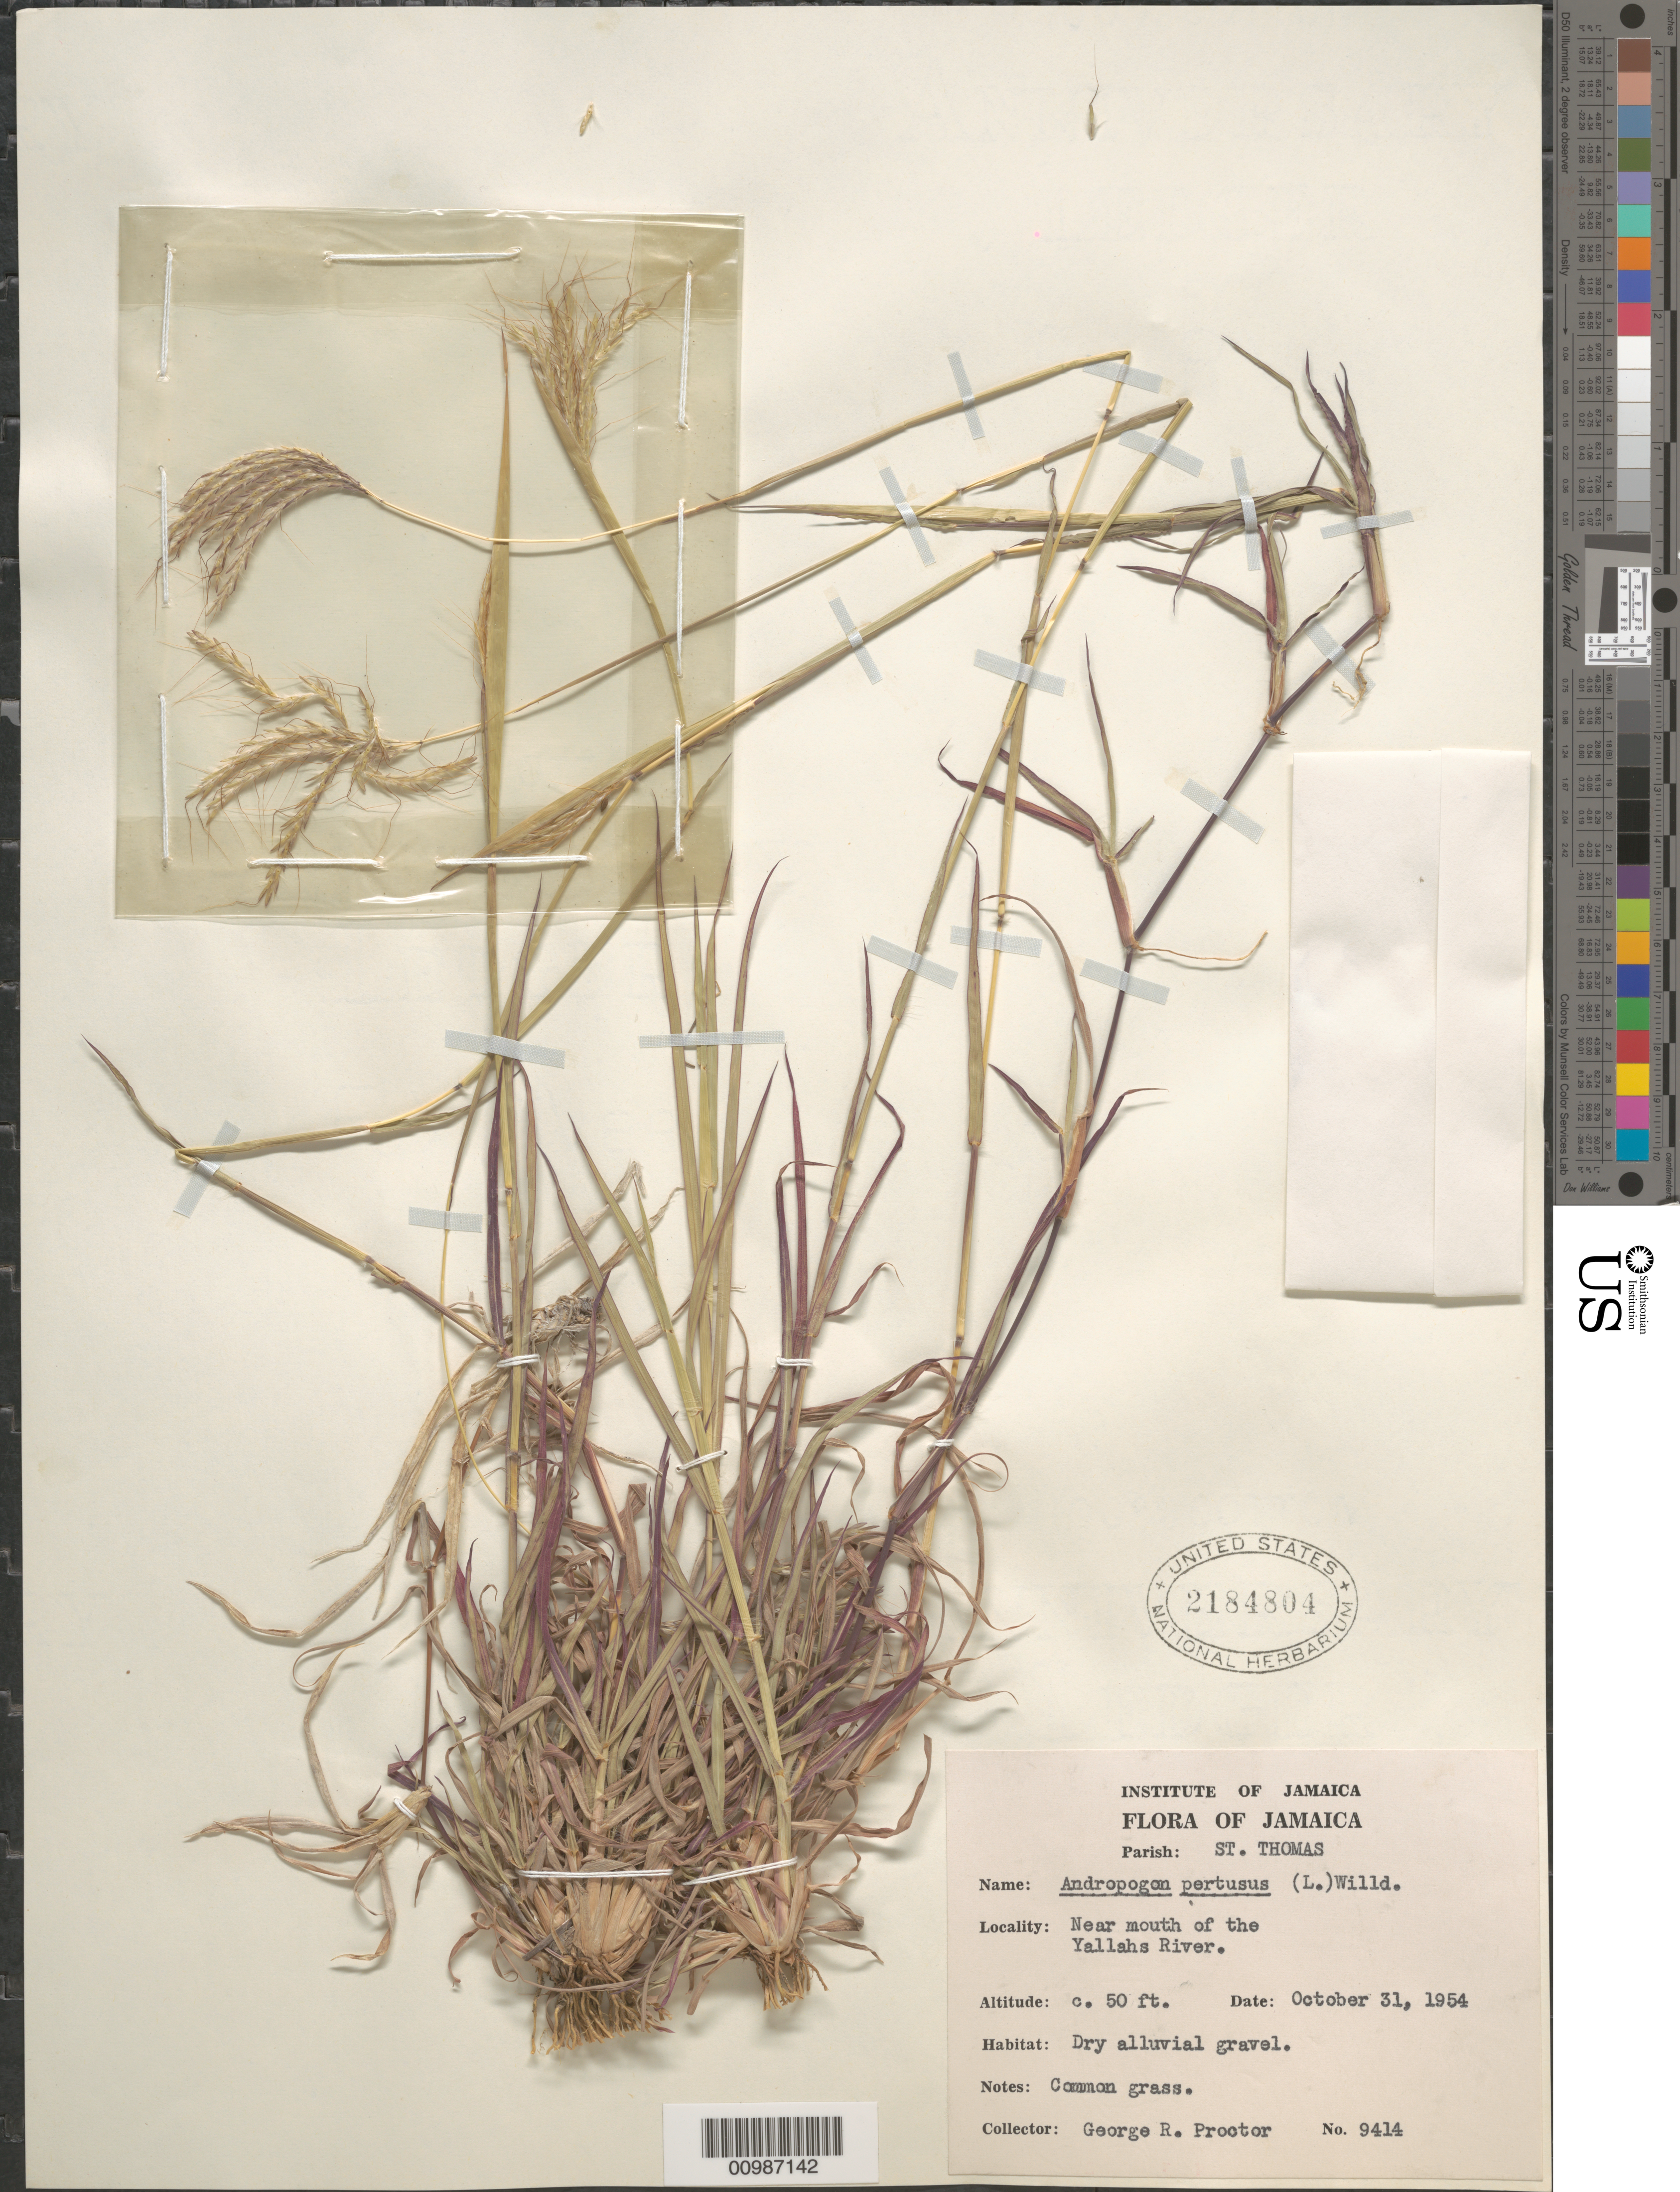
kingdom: Plantae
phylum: Tracheophyta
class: Liliopsida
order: Poales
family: Poaceae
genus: Andropogon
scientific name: Andropogon pertusus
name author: (L.) Willd.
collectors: G. R. Proctor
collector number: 9414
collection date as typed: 31 Oct 1954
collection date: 1954-10-31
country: Jamaica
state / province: Saint Thomas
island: Jamaica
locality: Near mouth of Yallahs River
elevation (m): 15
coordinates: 0 N, 0 E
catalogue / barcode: US 2184804